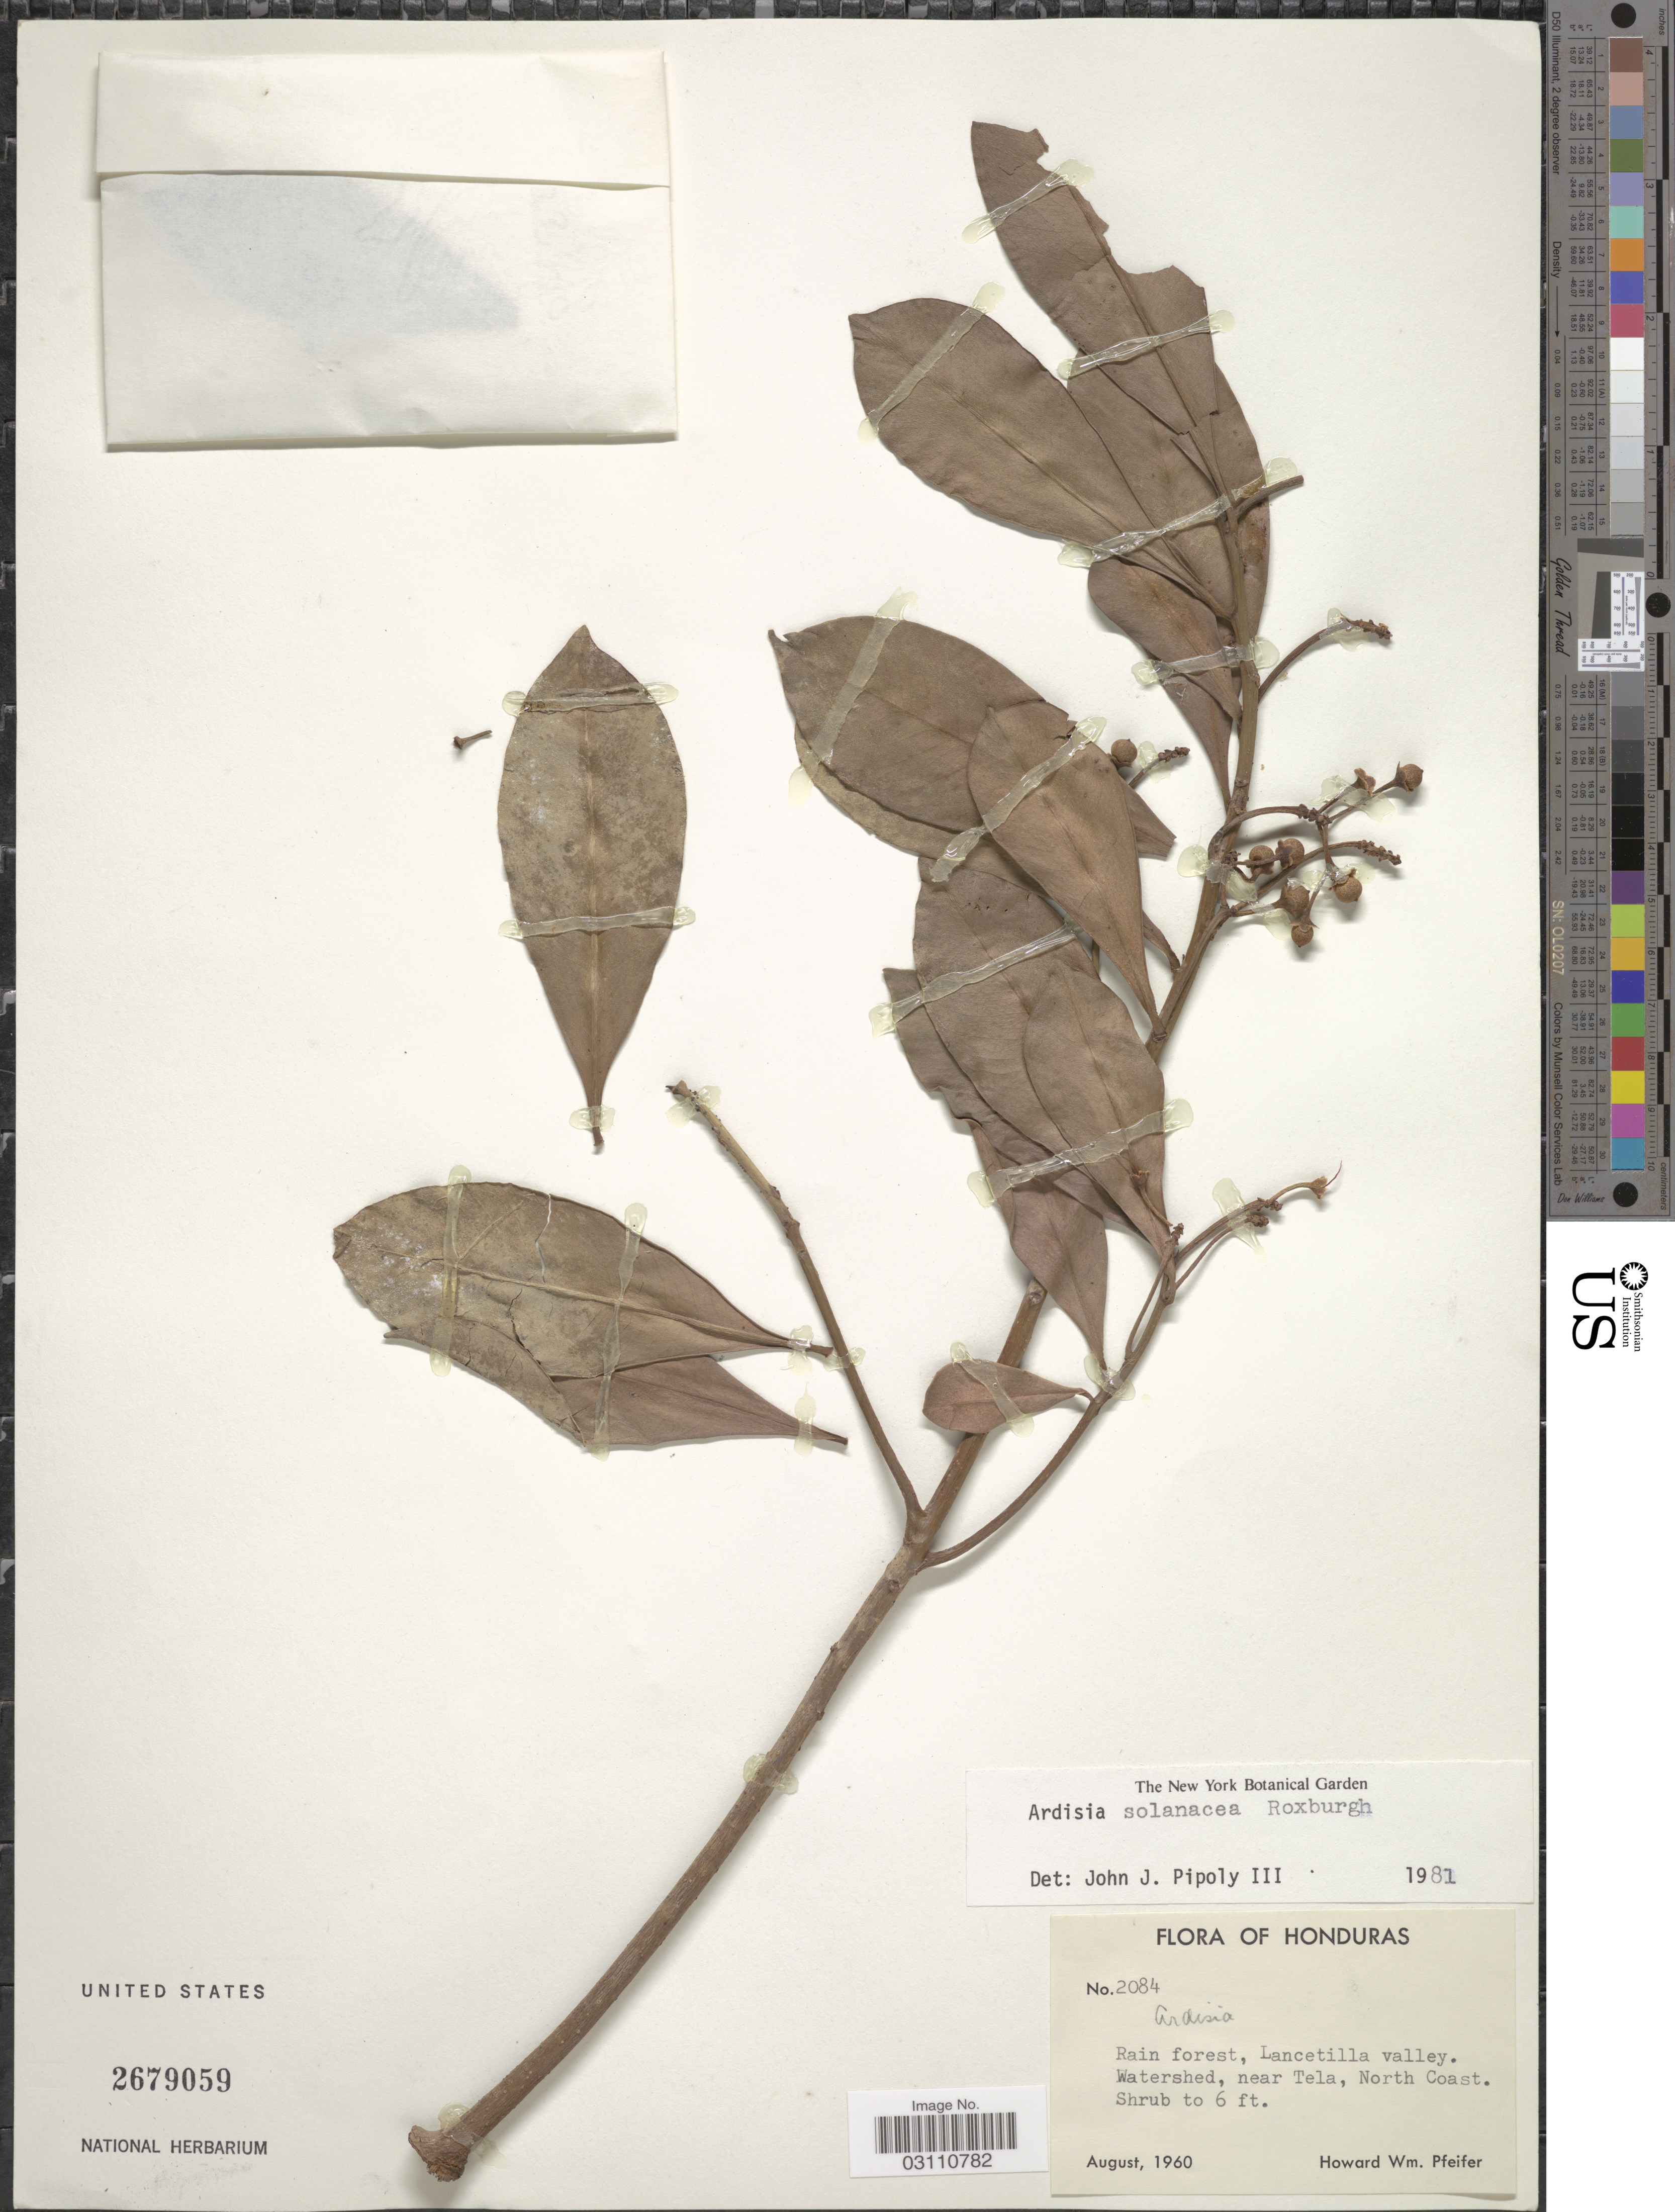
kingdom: Plantae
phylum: Tracheophyta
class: Magnoliopsida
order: Ericales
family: Primulaceae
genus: Ardisia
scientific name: Ardisia solanacea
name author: Roxb.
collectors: H. W. Pfeifer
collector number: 2084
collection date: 1960-08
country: Honduras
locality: Lancetilla Valley. Watershed, near Tela, North Coast.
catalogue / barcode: US 2679059